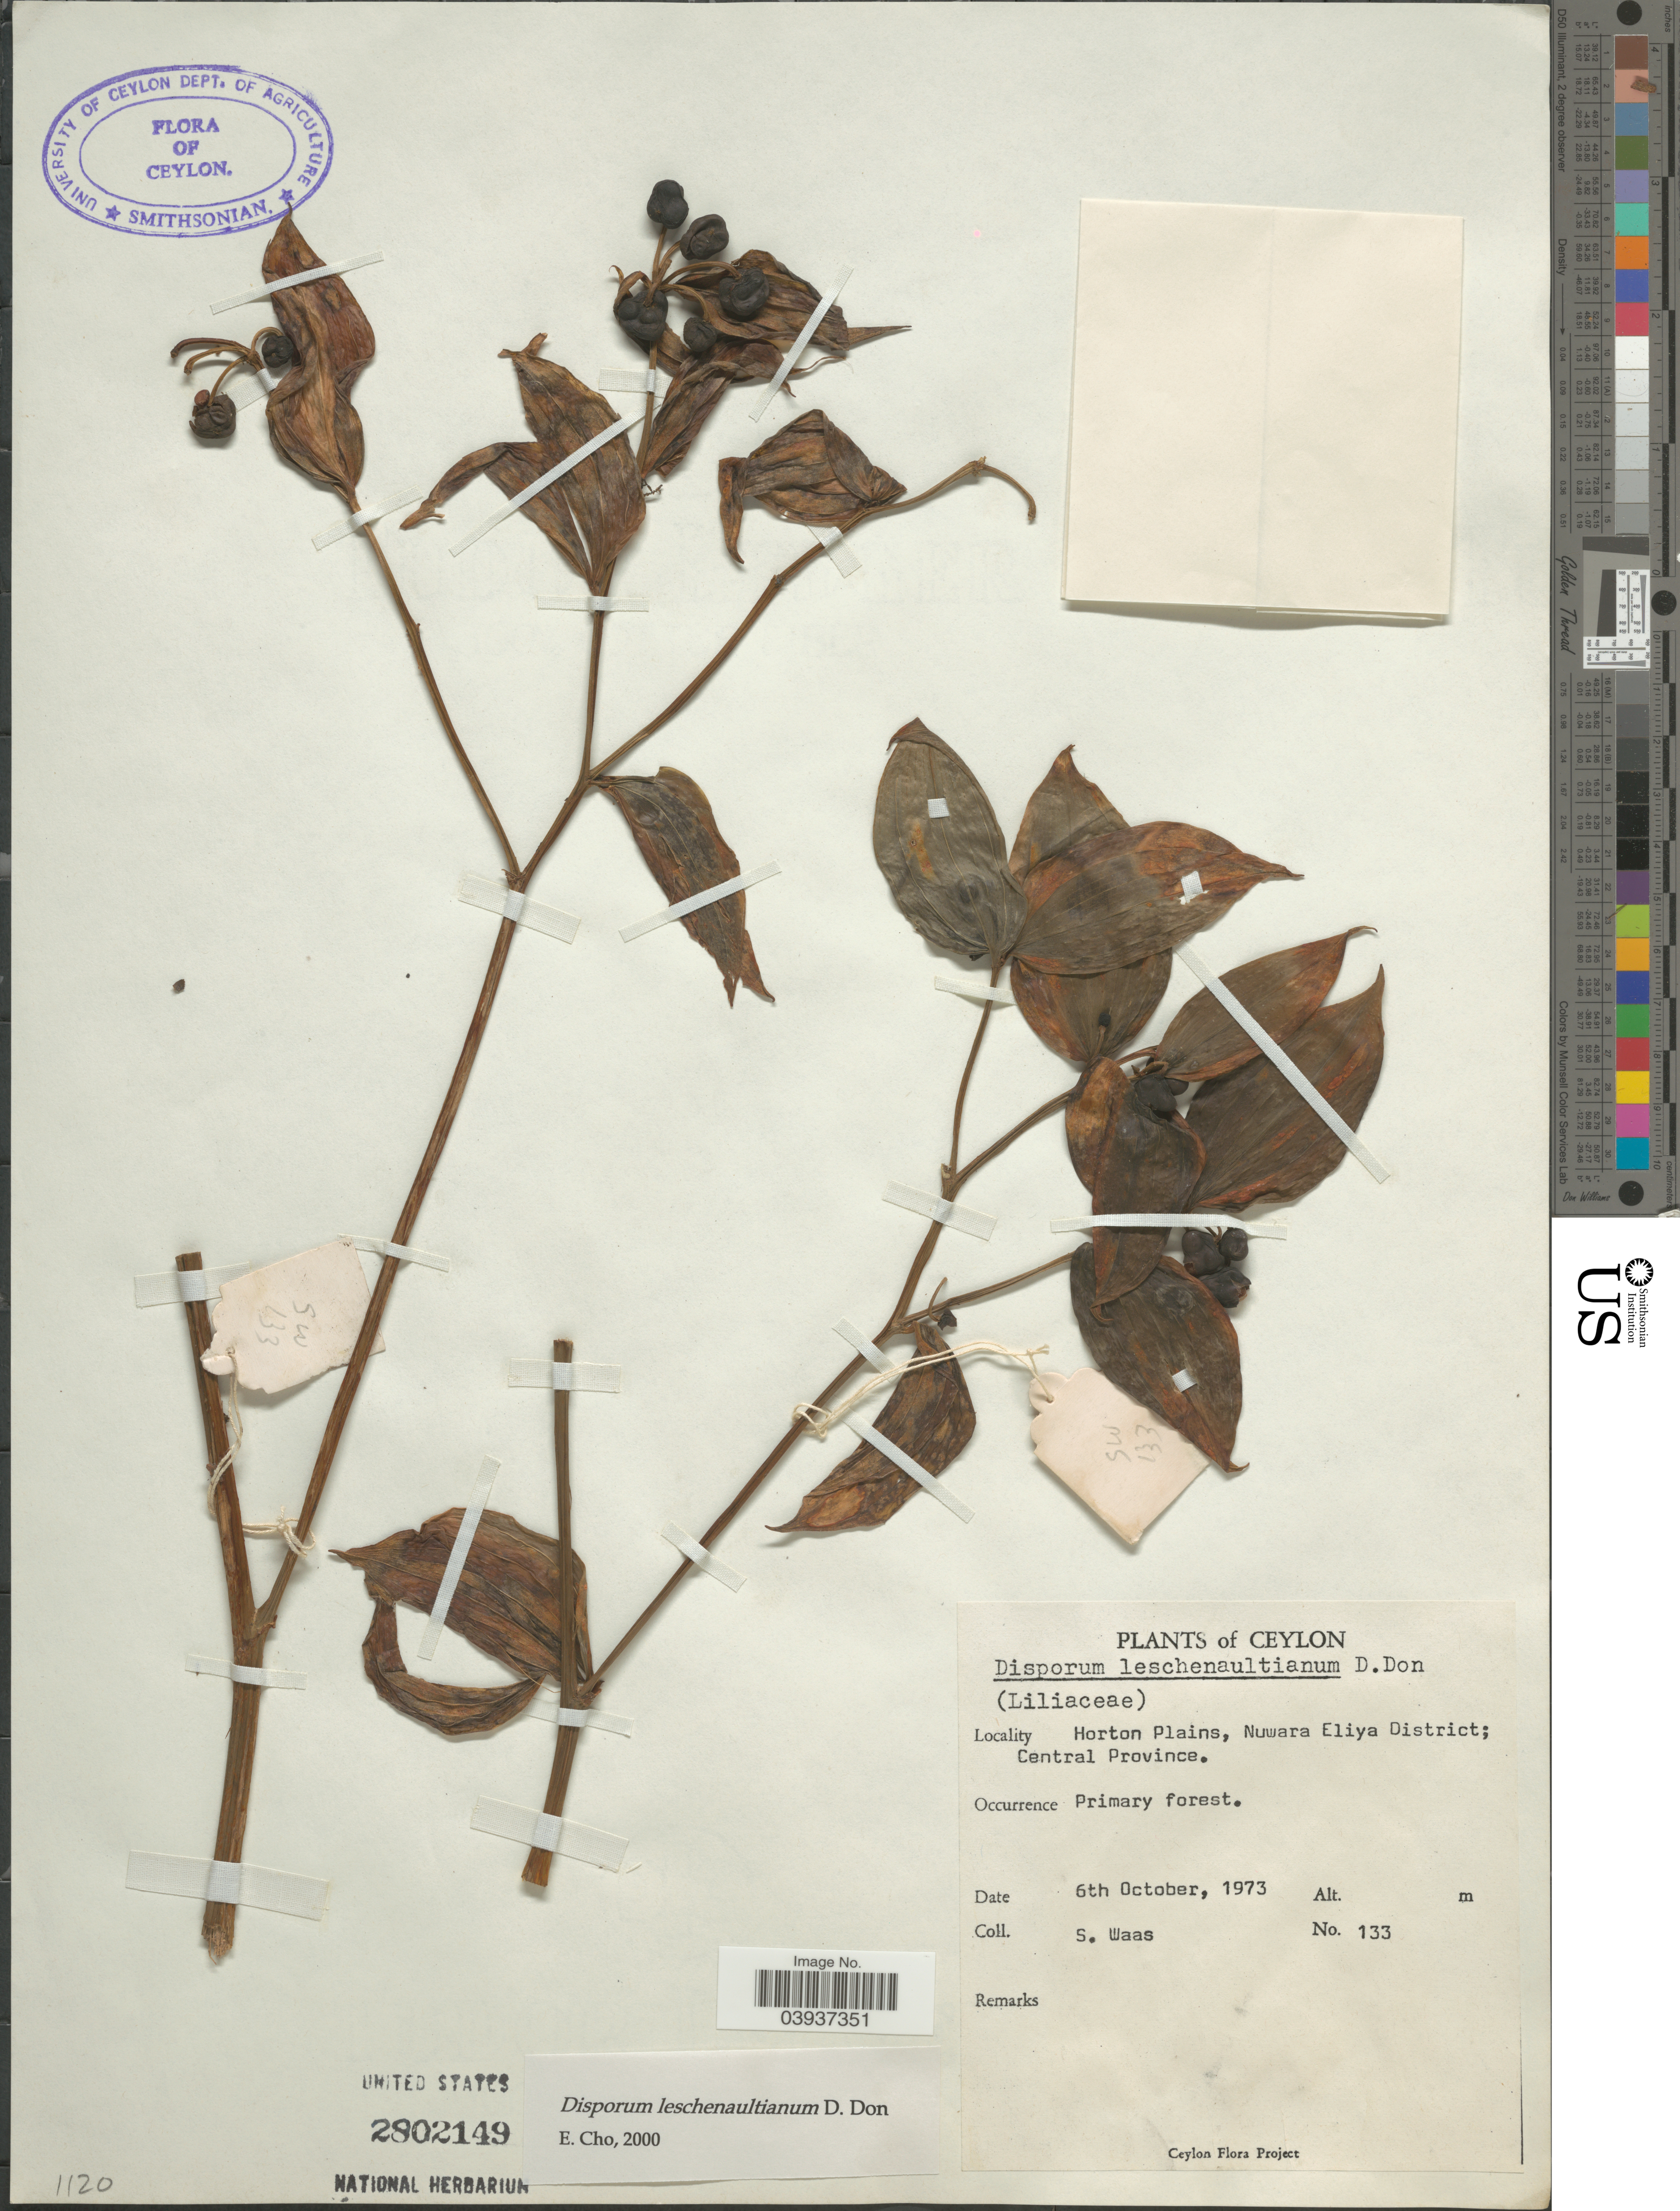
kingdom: Plantae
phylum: Tracheophyta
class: Liliopsida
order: Liliales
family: Colchicaceae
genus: Disporum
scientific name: Disporum cantoniense var. cantoniense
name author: (Lour.) Merr.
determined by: Strong, Mark T., (BOT), Smithsonian Institution - National Museum of Natural History (UNITED STATES)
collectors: S. Waas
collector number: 133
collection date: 1973-10-06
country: Sri Lanka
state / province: Central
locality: Ceylon. Horton Plains, Nuwara Eliya District. Primary forest.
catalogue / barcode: US 2802149